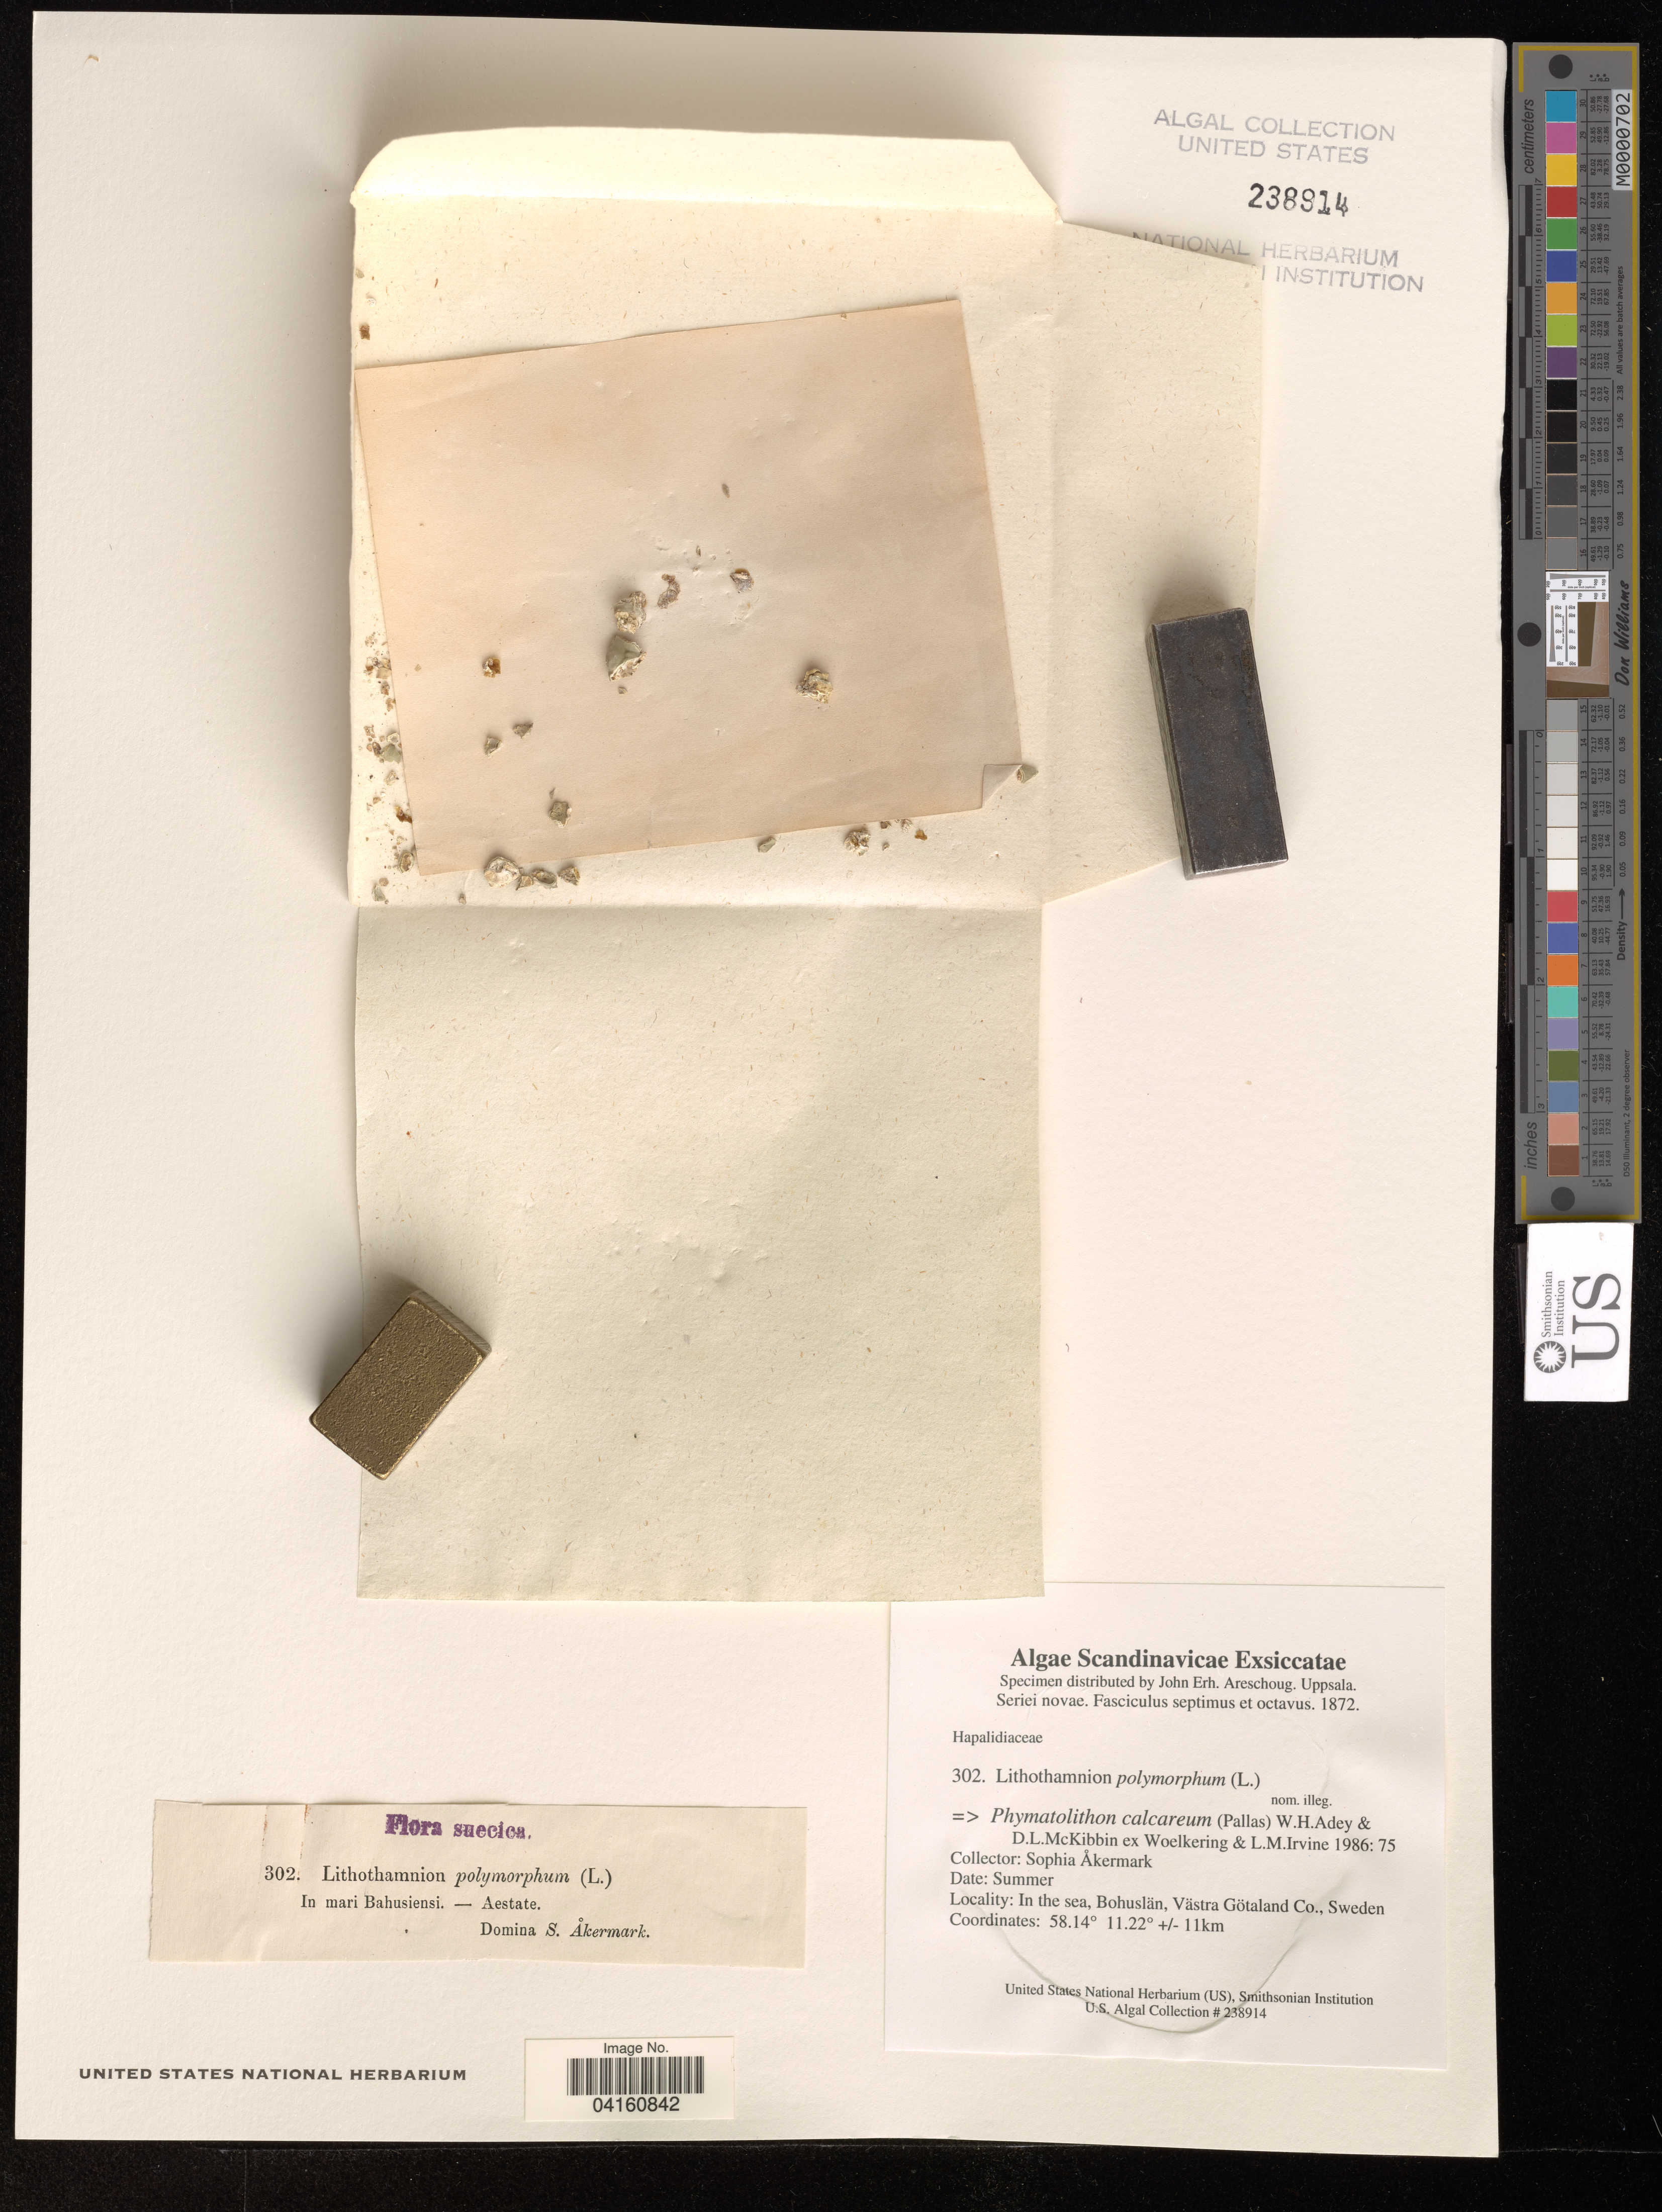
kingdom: Plantae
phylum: Rhodophyta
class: Florideophyceae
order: Corallinales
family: Hapalidiaceae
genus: Phymatolithon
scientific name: Phymatolithon calcareum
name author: (Pallas) W.H. Adey & Mckibbin ex Woelkering & L.M. Irvine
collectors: S. Akermark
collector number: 302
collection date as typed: thought to be September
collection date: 1872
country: Sweden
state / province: Västra Götaland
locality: Outside Gotheburg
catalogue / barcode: US 238914